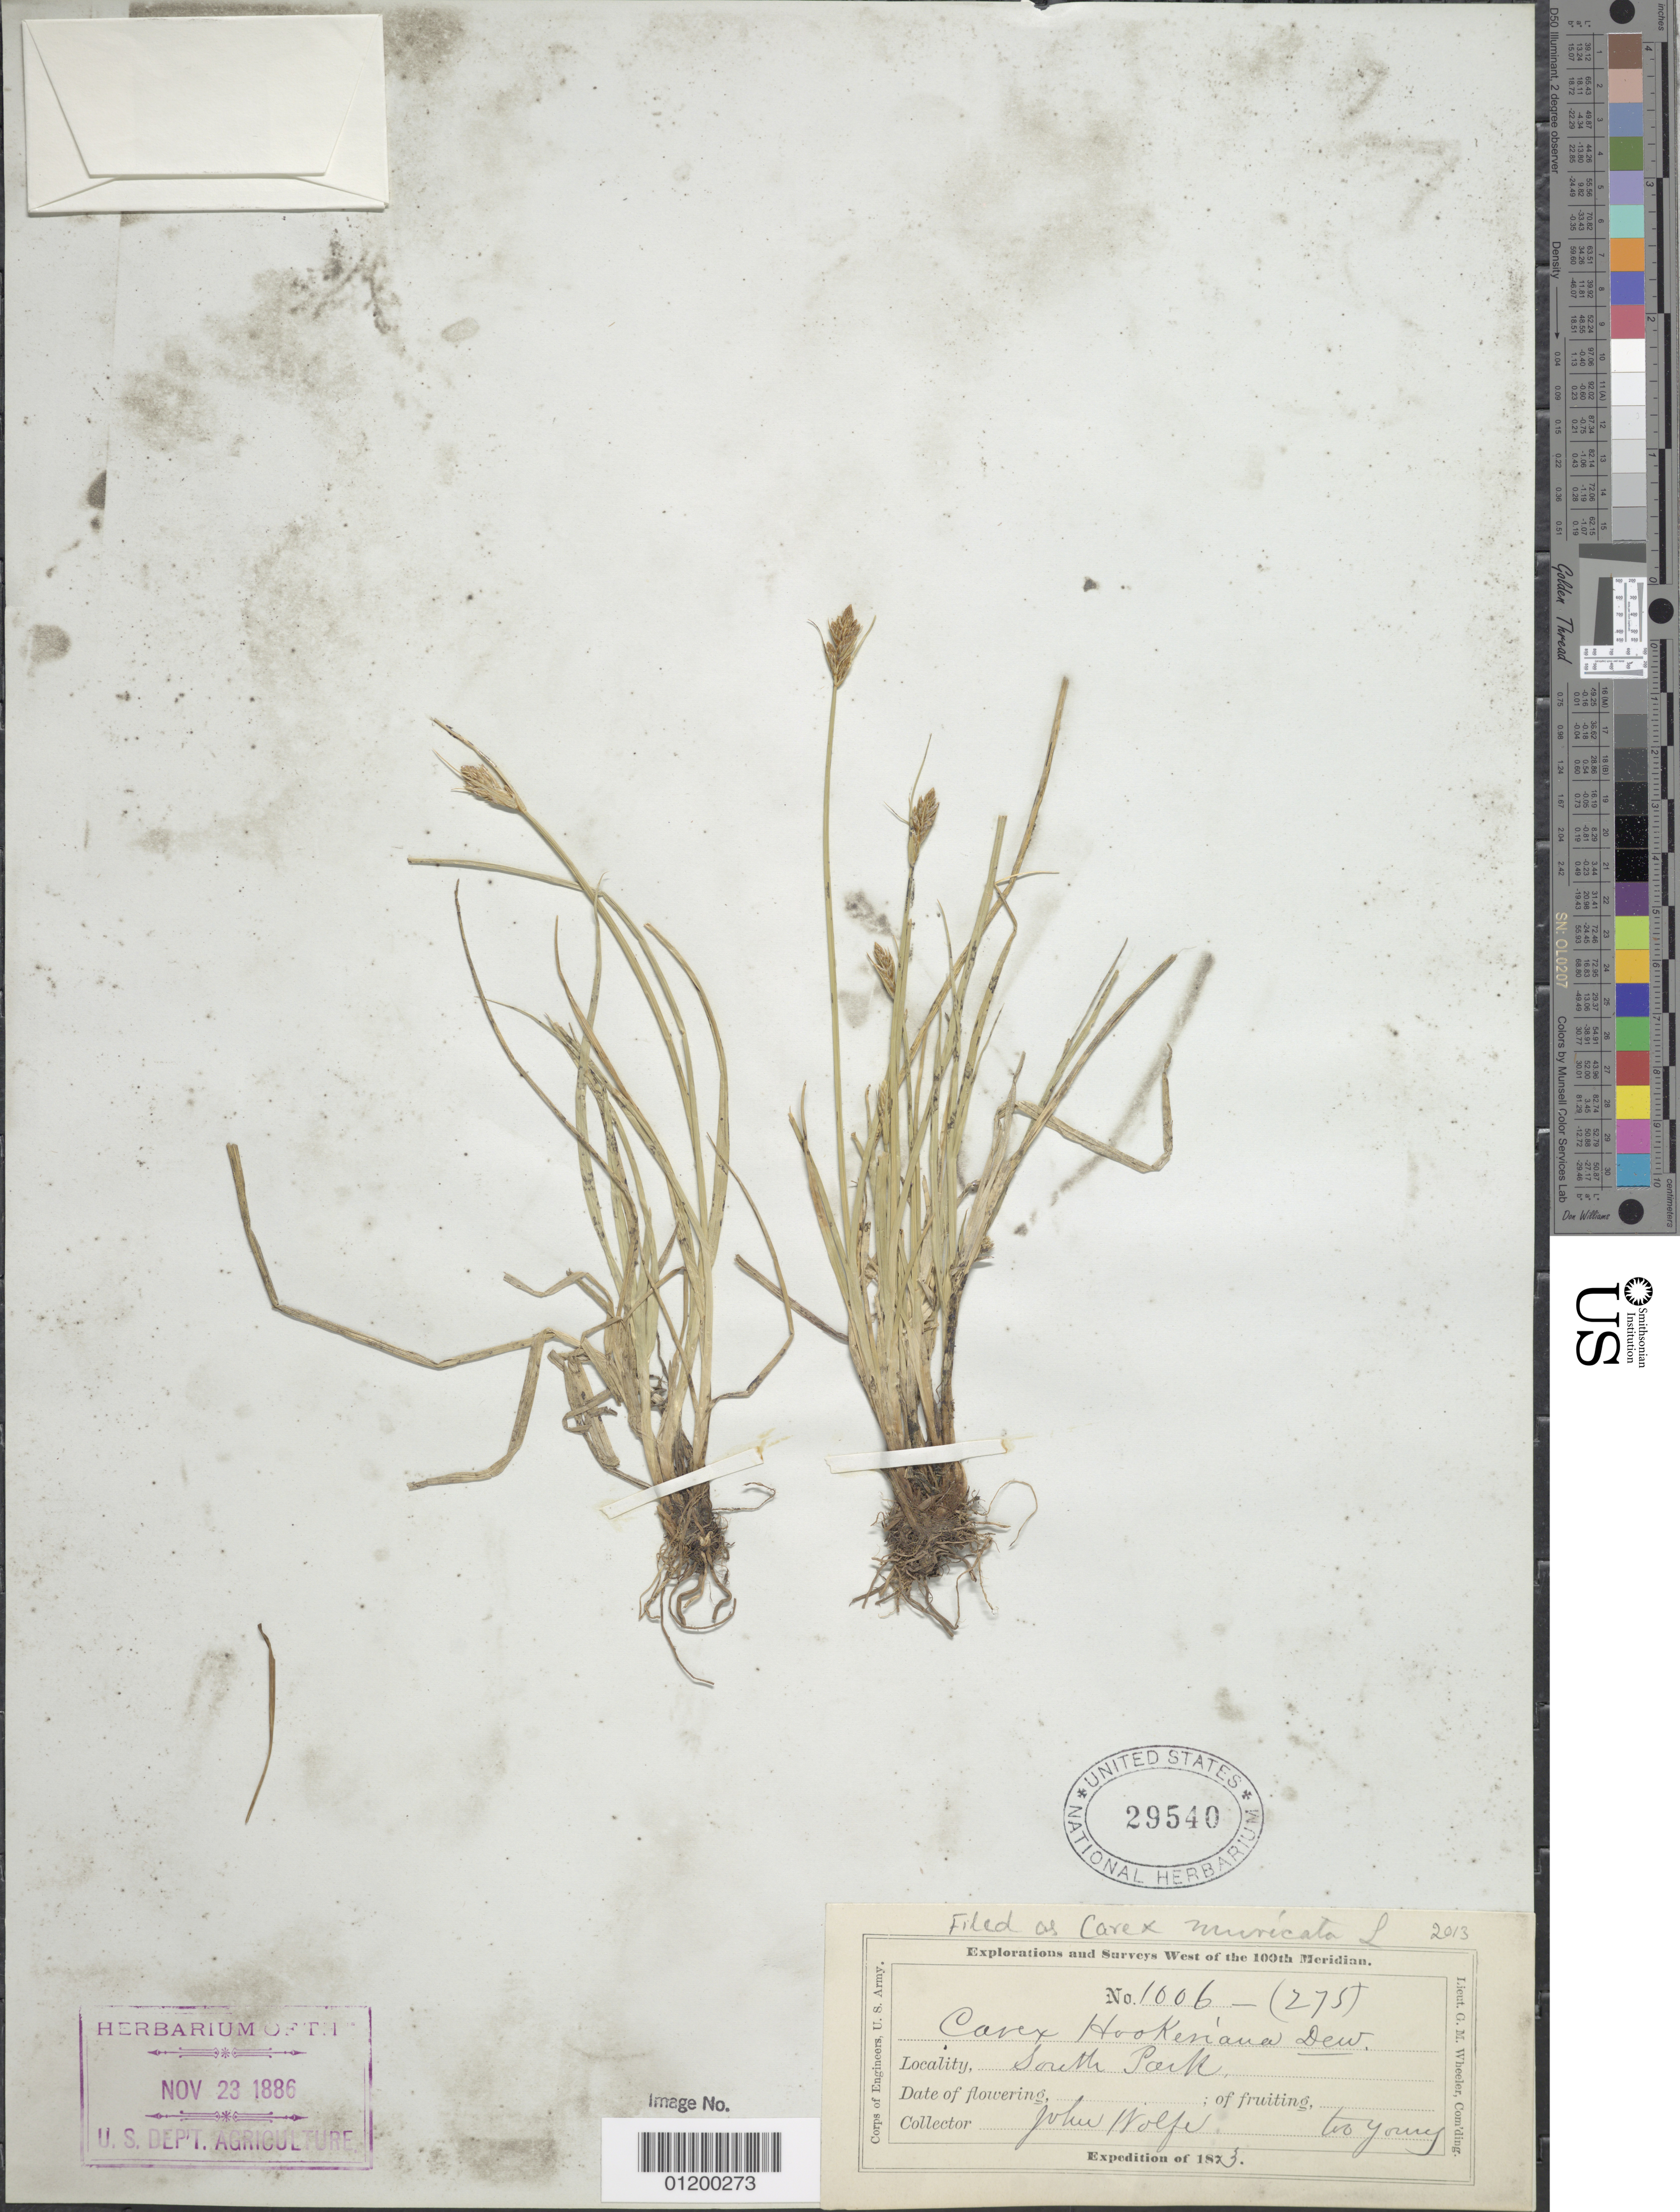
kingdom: Plantae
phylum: Tracheophyta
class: Liliopsida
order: Poales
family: Cyperaceae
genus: Carex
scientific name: Carex media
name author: R. Br.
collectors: J. Wolf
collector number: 1006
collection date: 1873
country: United States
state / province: Colorado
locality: South Park, Col Ter.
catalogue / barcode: US 29540